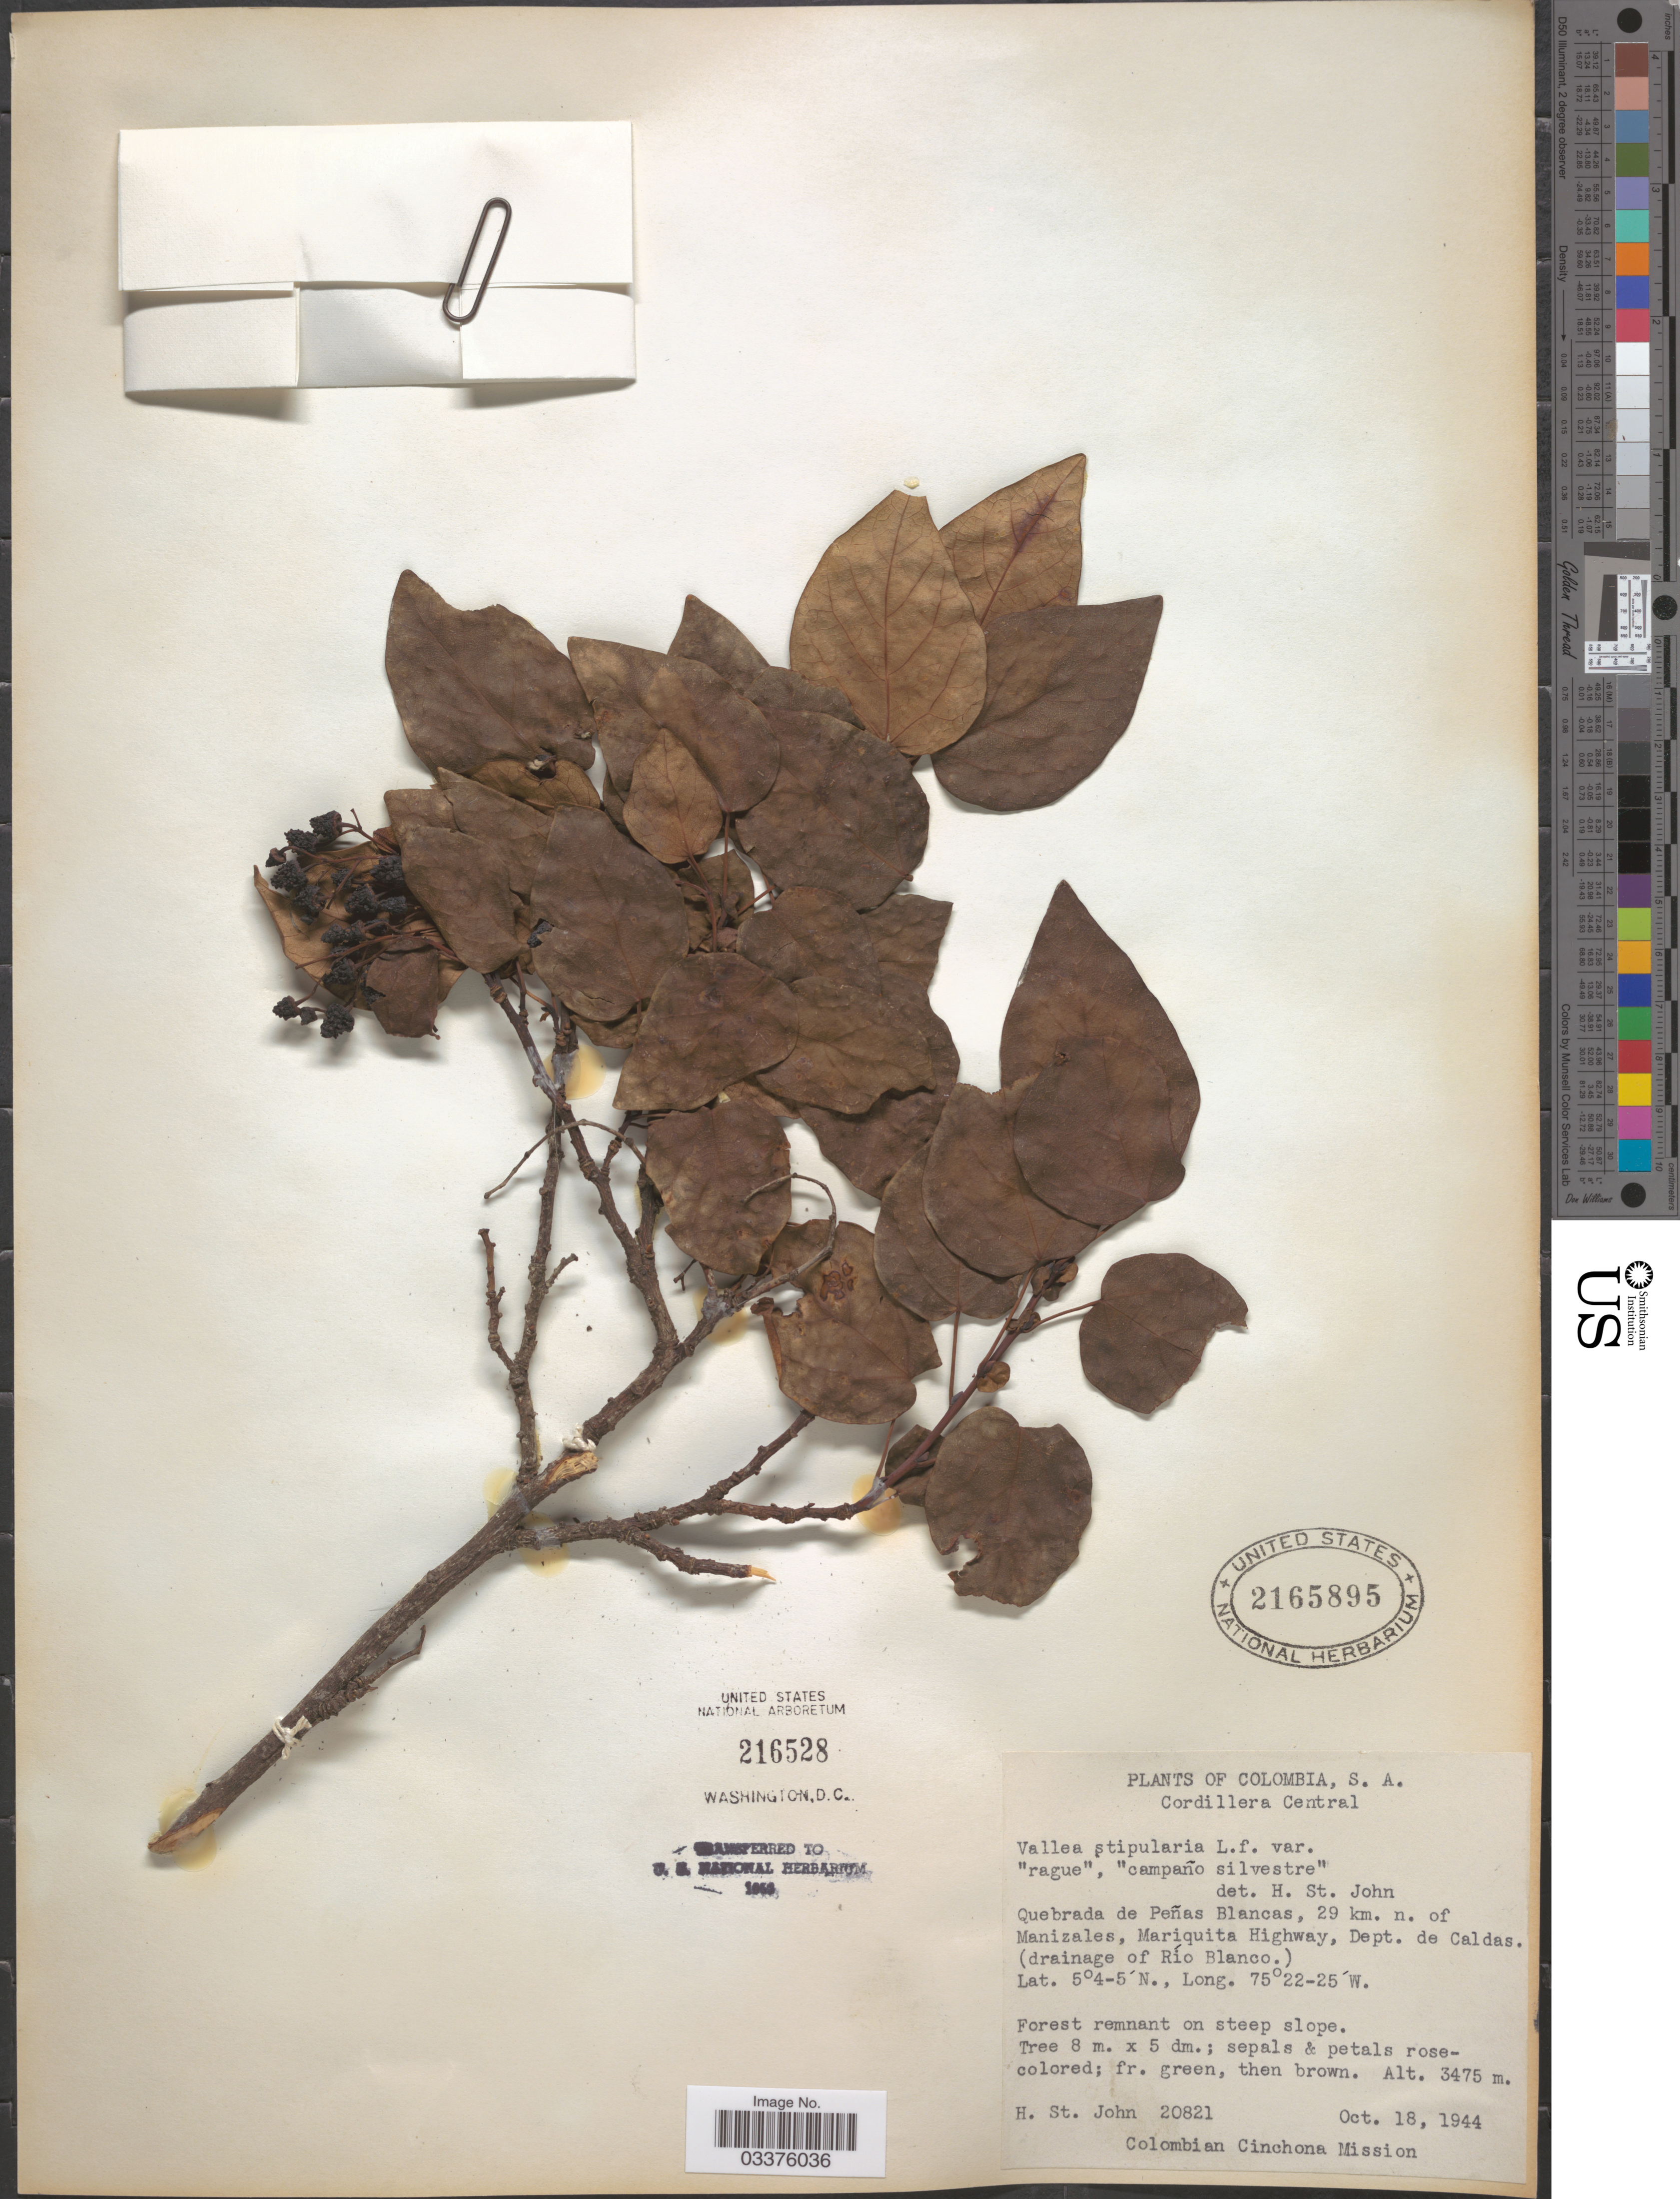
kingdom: Plantae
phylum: Tracheophyta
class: Magnoliopsida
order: Oxalidales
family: Elaeocarpaceae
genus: Vallea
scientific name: Vallea stipularis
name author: L. f.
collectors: H. St. John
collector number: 20821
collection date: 1944-10-18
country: Colombia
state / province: Caldas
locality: Cordillera Central. Quebrada de Peñas Blancas, 29 km. n. of Manizales, Mariquita Highway, Dept. de Caldas. (drainage of Río Blanco.).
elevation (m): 3475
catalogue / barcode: US 2165895